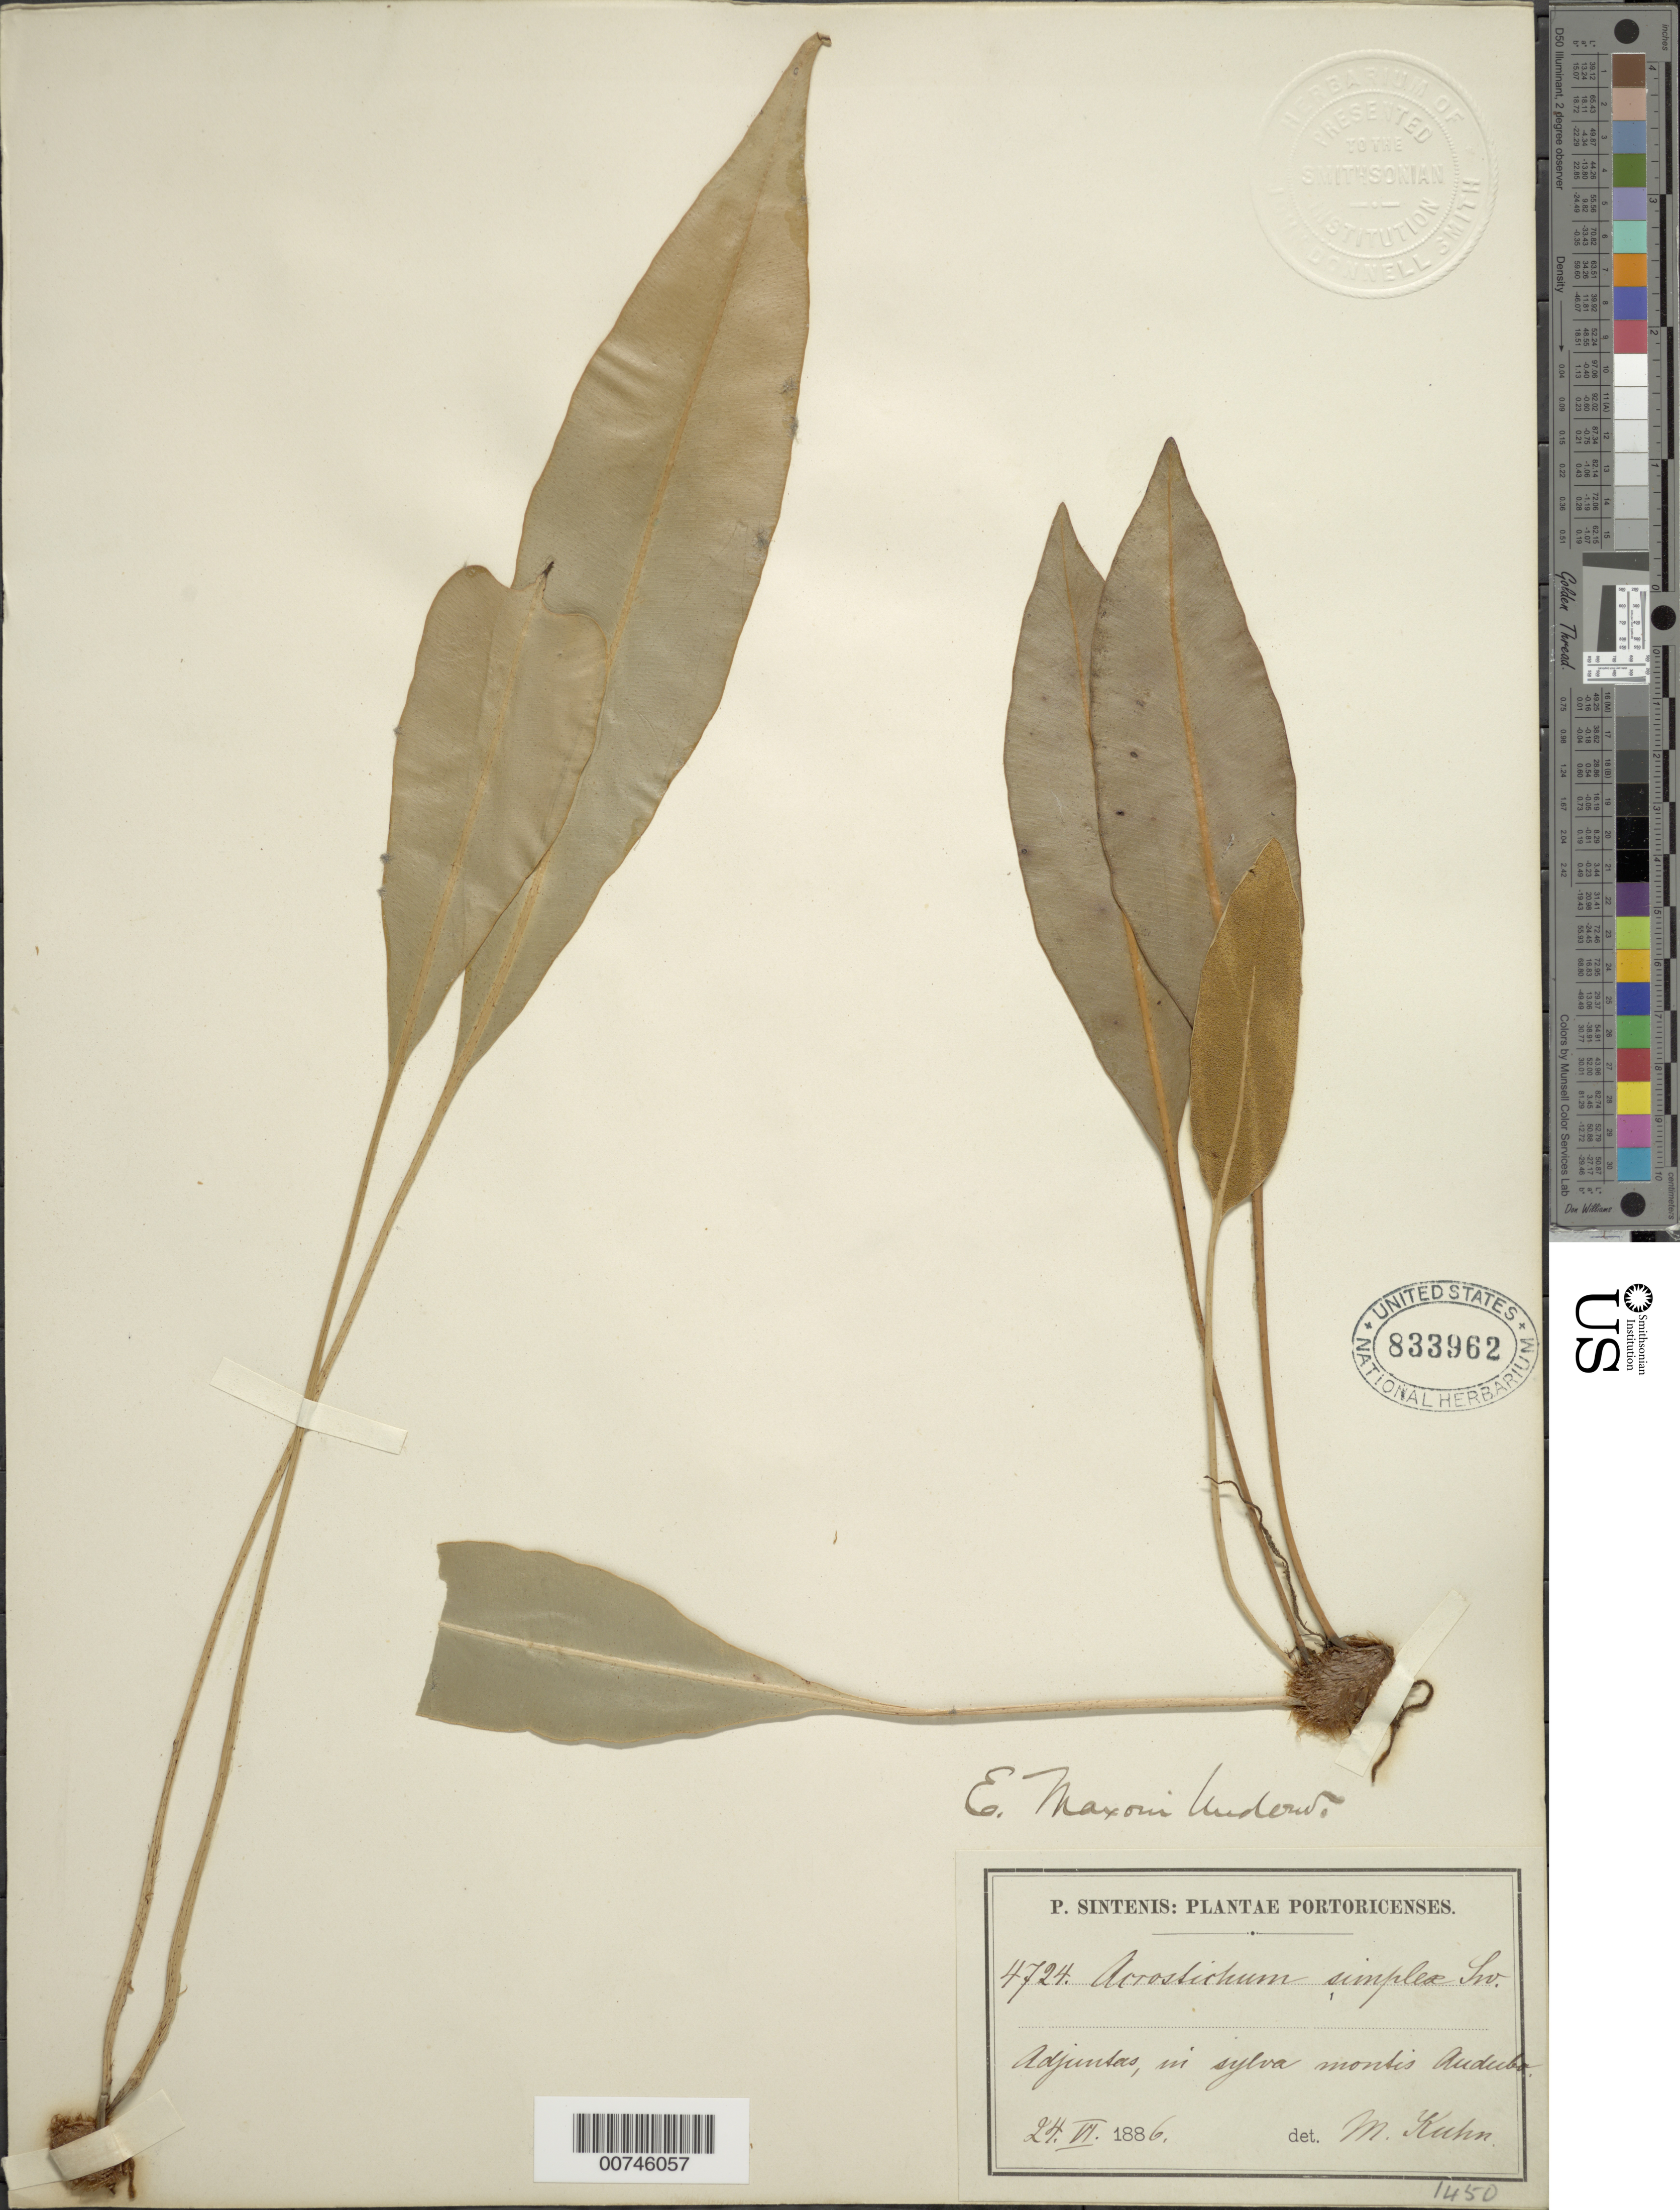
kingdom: Plantae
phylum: Tracheophyta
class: Polypodiopsida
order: Polypodiales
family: Dryopteridaceae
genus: Elaphoglossum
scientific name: Elaphoglossum maxonii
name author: Underw. ex C.V. Morton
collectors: P. Sintenis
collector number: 4724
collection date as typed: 24 Jun 1886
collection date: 1886-06-24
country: Puerto Rico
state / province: Adjuntas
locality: Adjuntas, in sylva montis Audubo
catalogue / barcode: US 833962